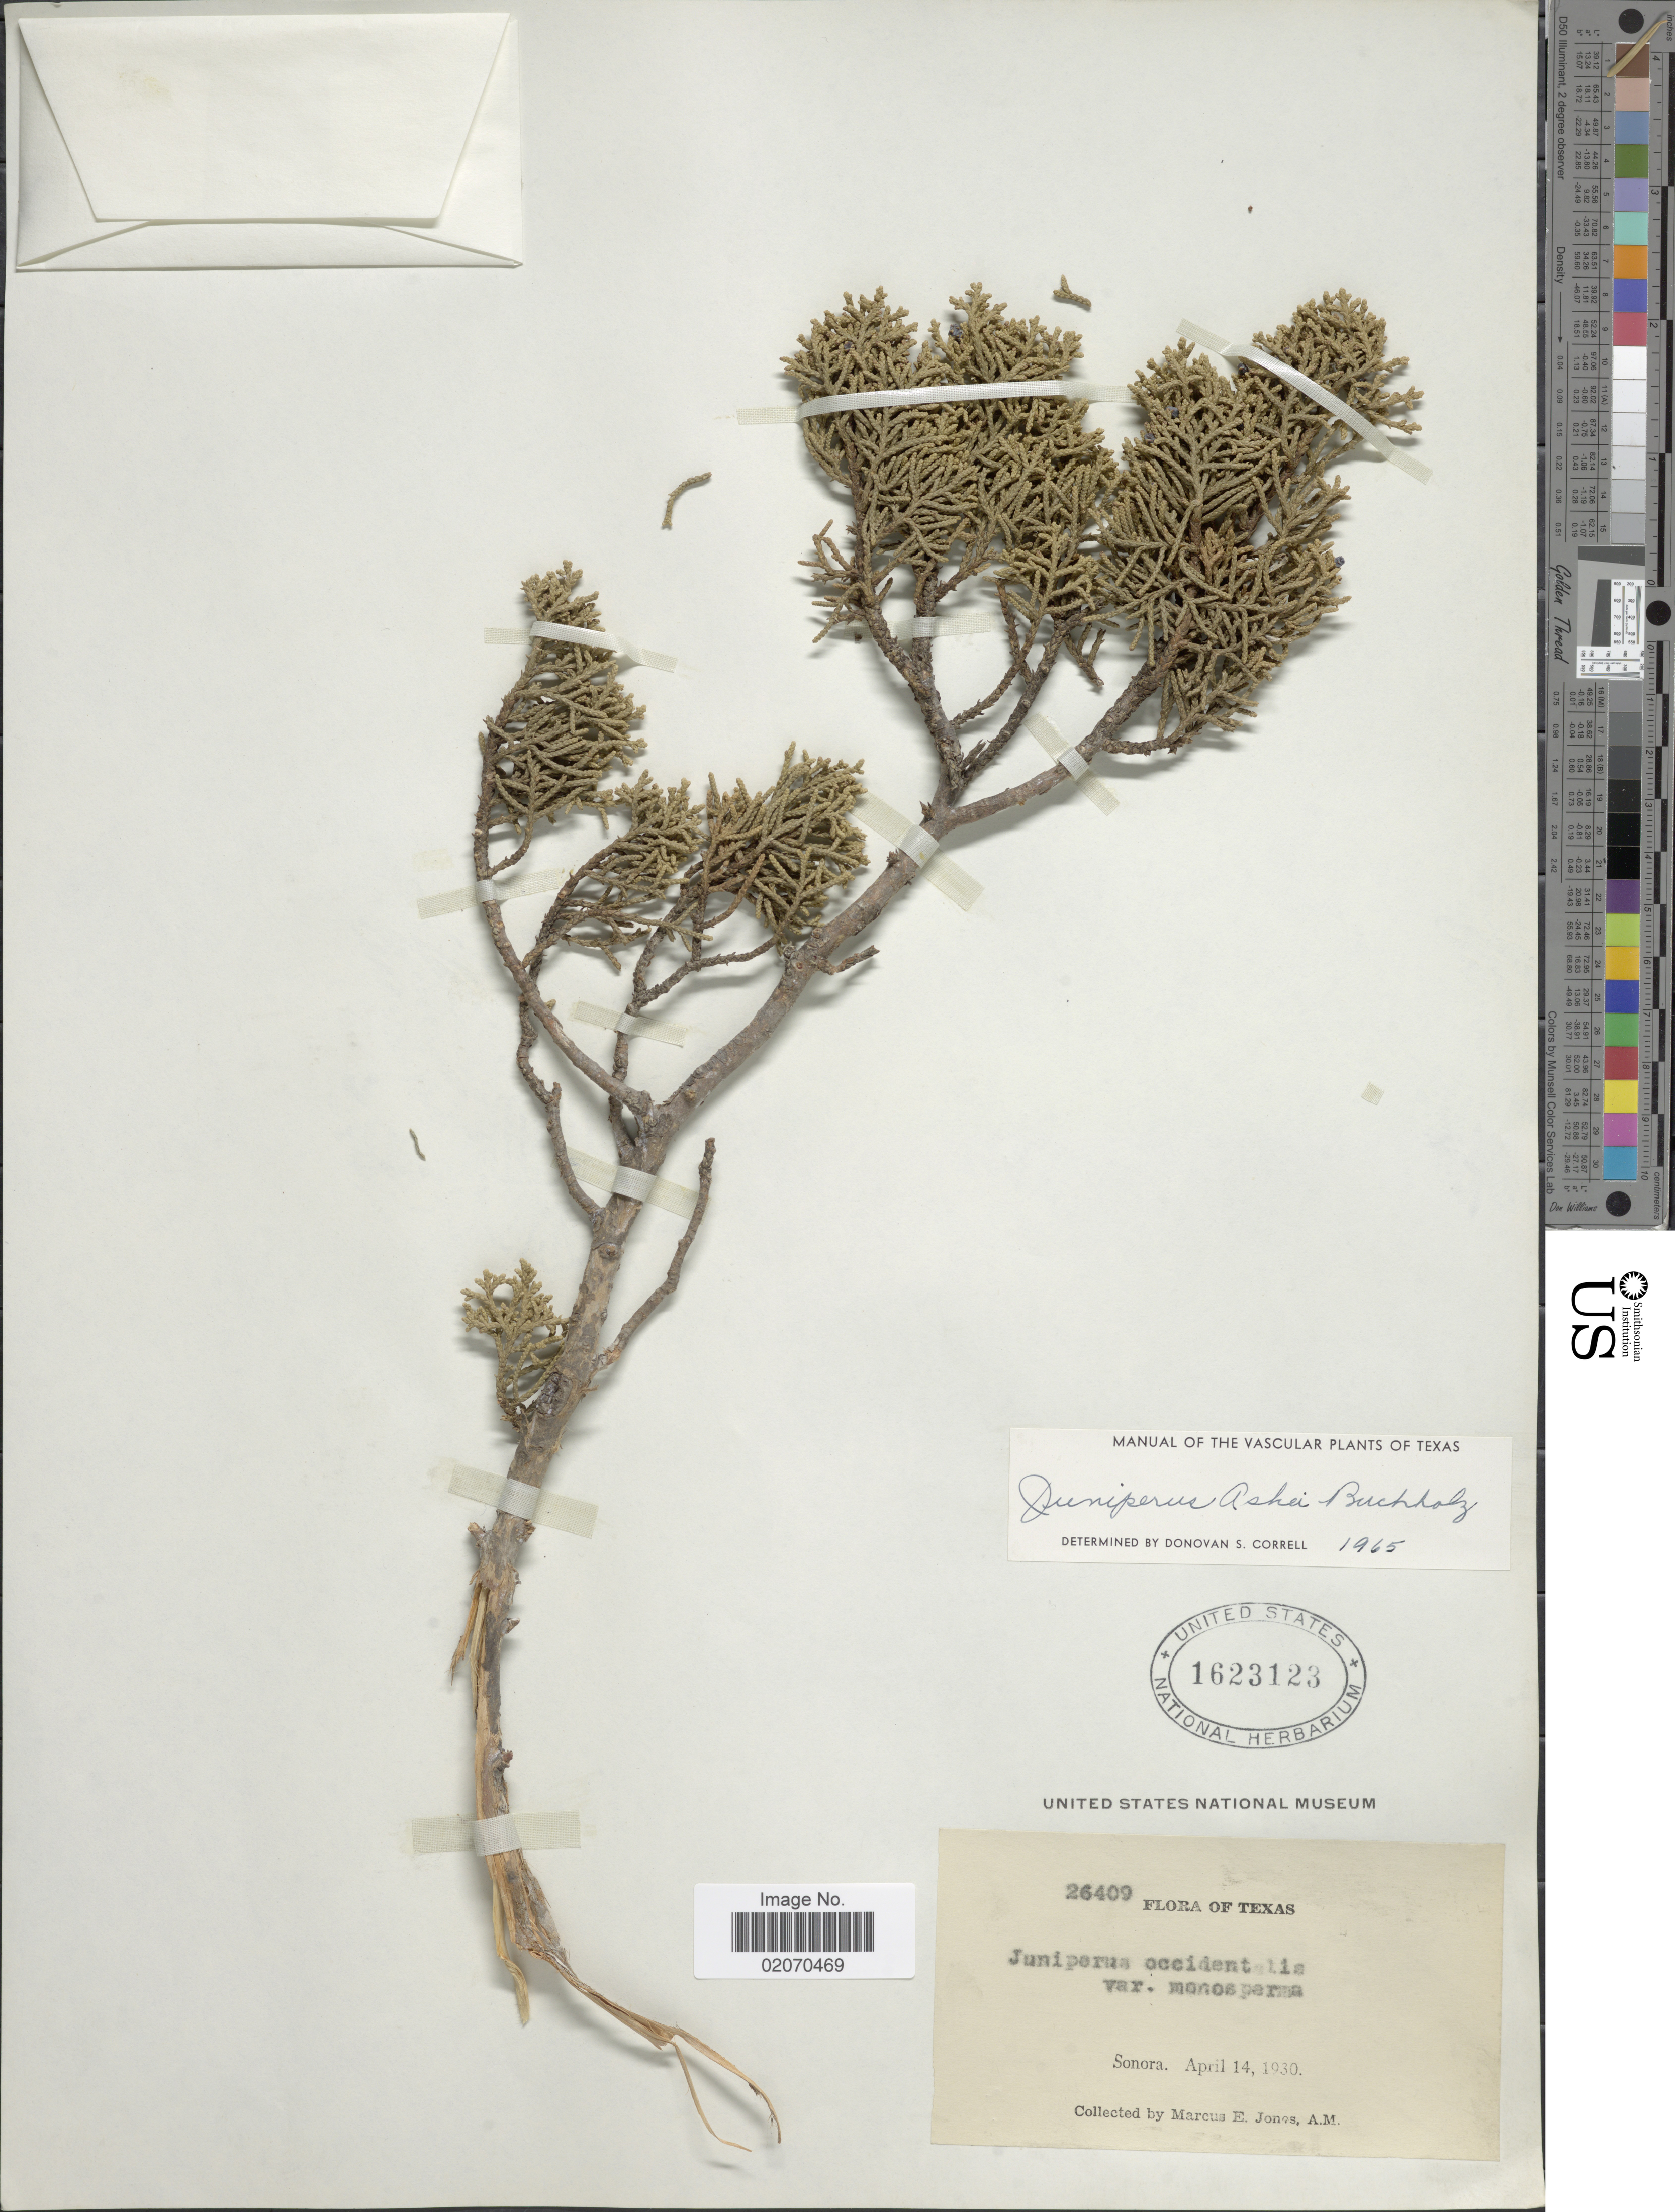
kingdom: Plantae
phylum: Tracheophyta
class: Pinopsida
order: Pinales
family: Cupressaceae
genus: Juniperus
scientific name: Juniperus ashei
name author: J. Buchholz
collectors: M. E. Jones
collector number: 26409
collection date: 1930-04-14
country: United States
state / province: Texas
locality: Sonora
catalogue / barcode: US 1623123